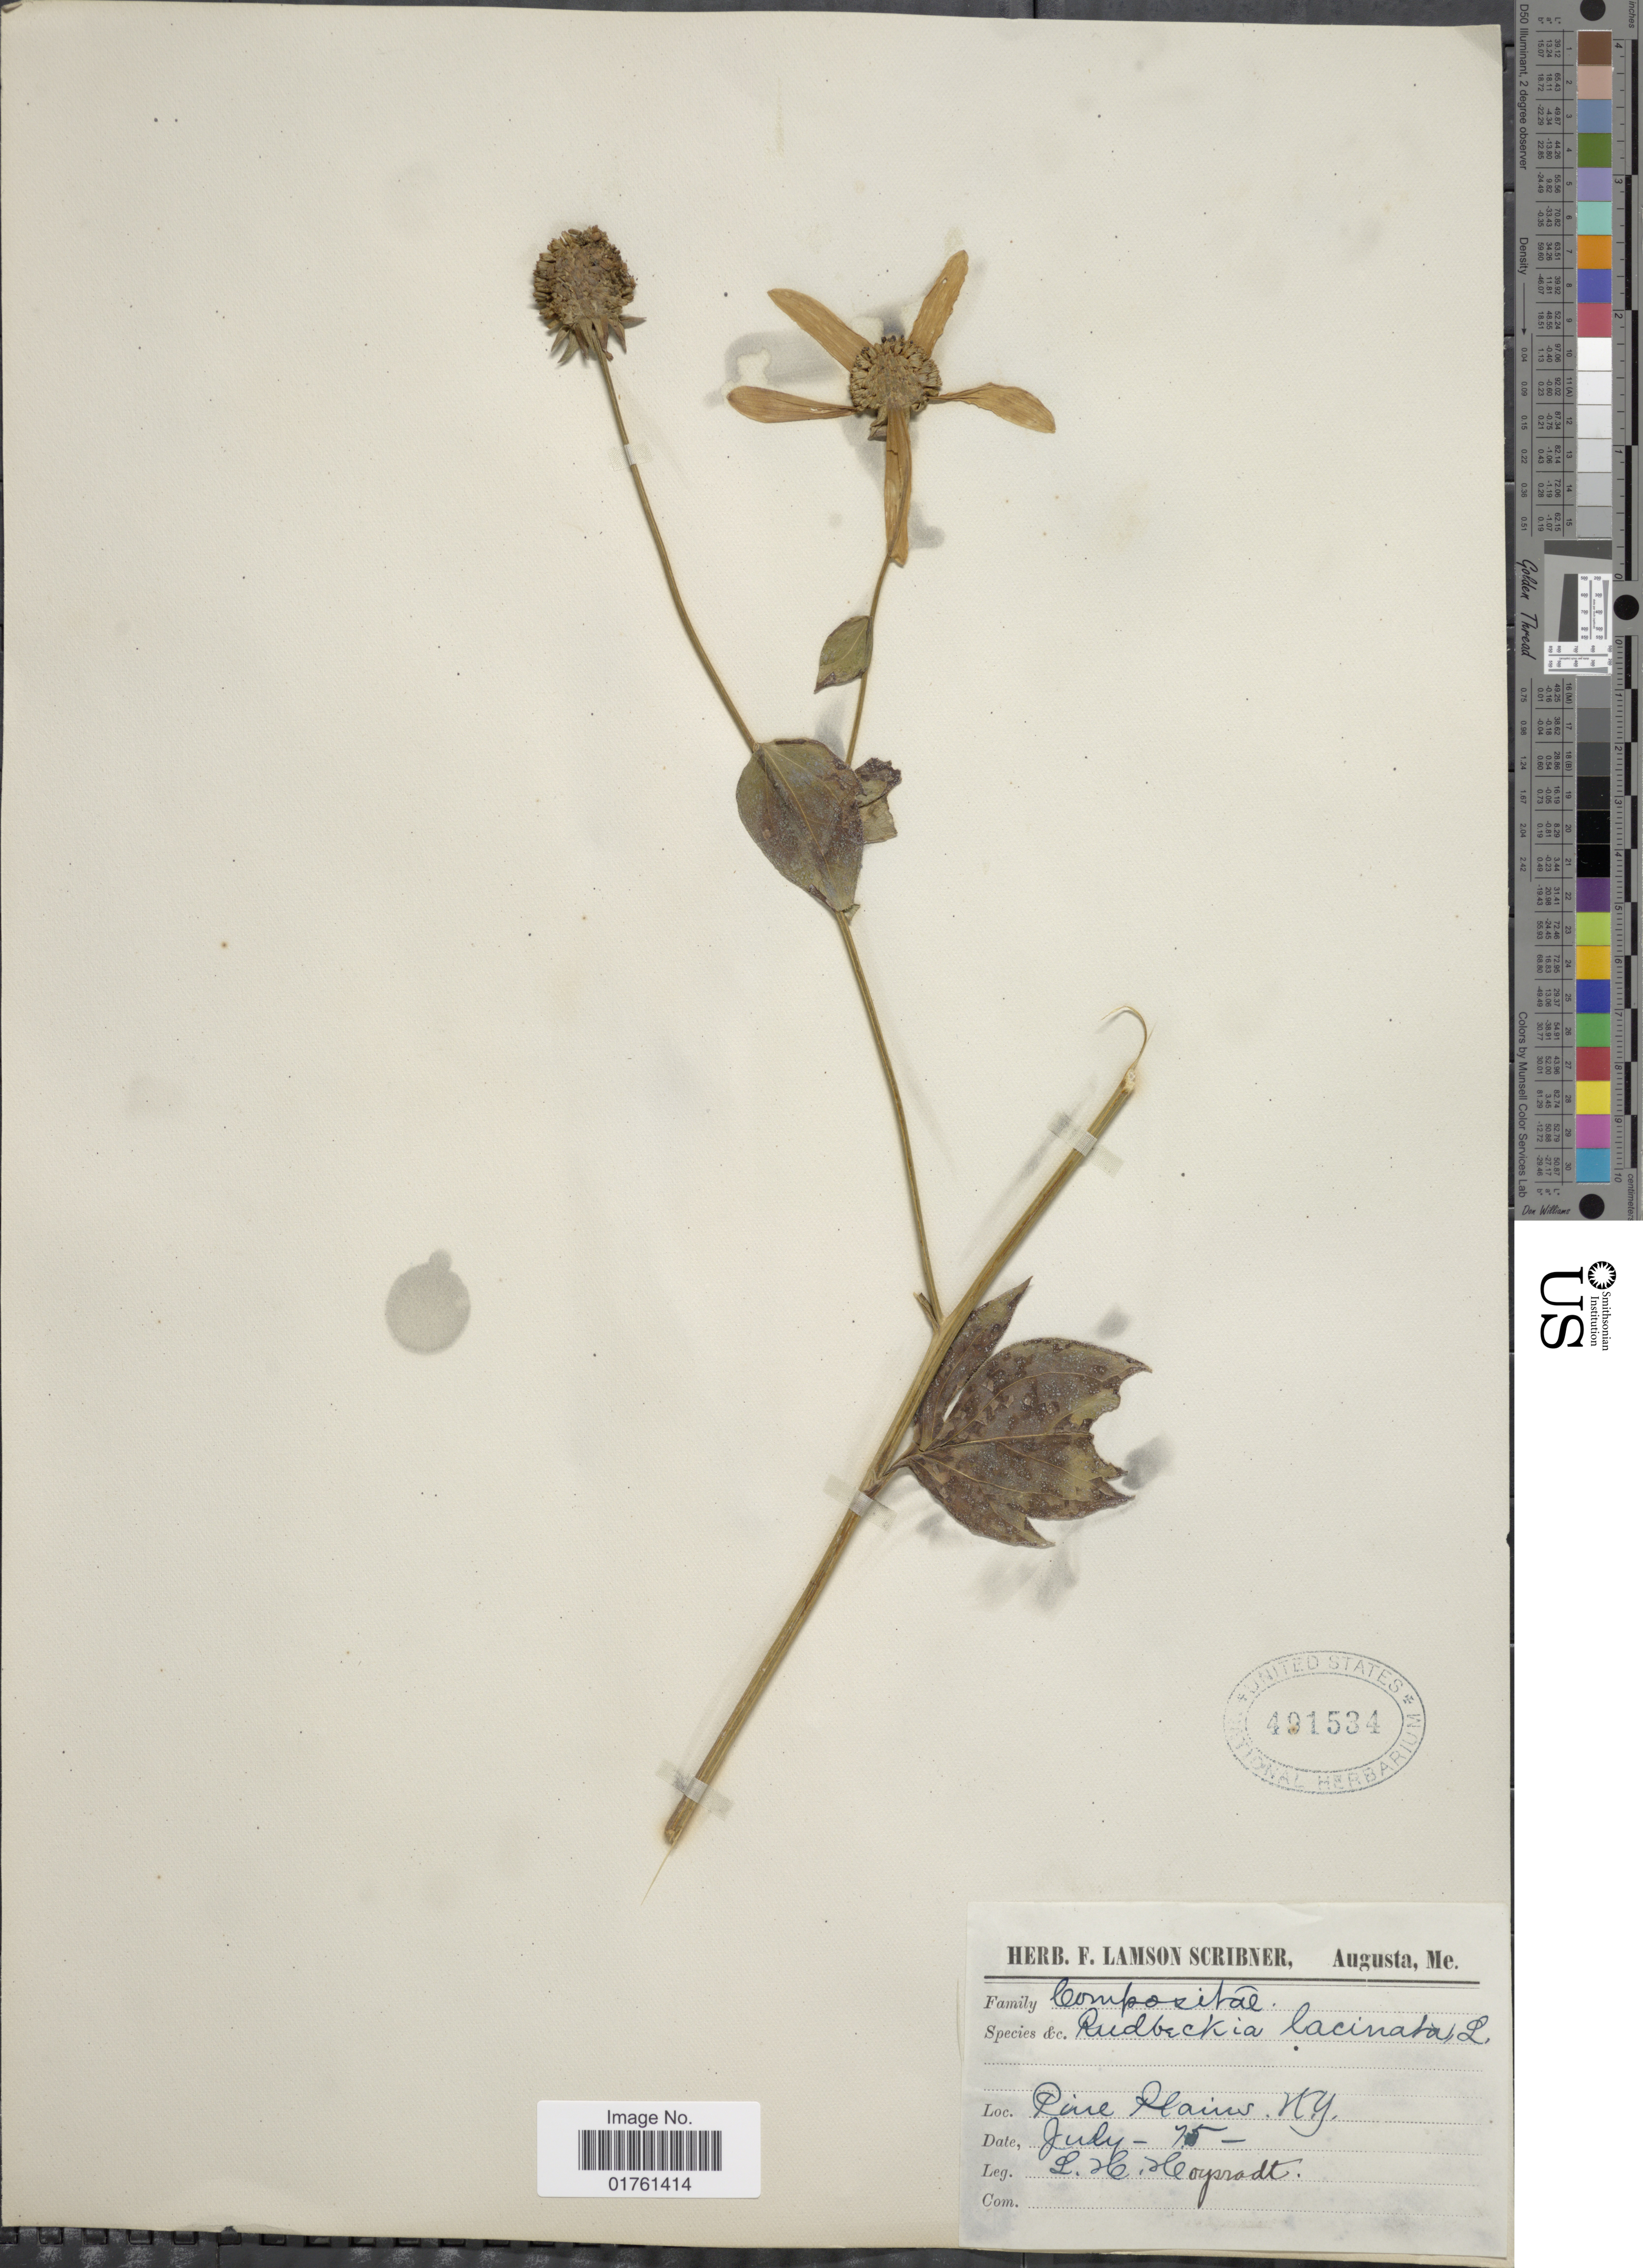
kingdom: Plantae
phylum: Tracheophyta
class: Magnoliopsida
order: Asterales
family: Asteraceae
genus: Rudbeckia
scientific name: Rudbeckia laciniata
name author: L.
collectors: L. Hoysradt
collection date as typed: Transcribed d/m/y: /7/75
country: United States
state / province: New York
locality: Pine Plains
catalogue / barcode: US 491534